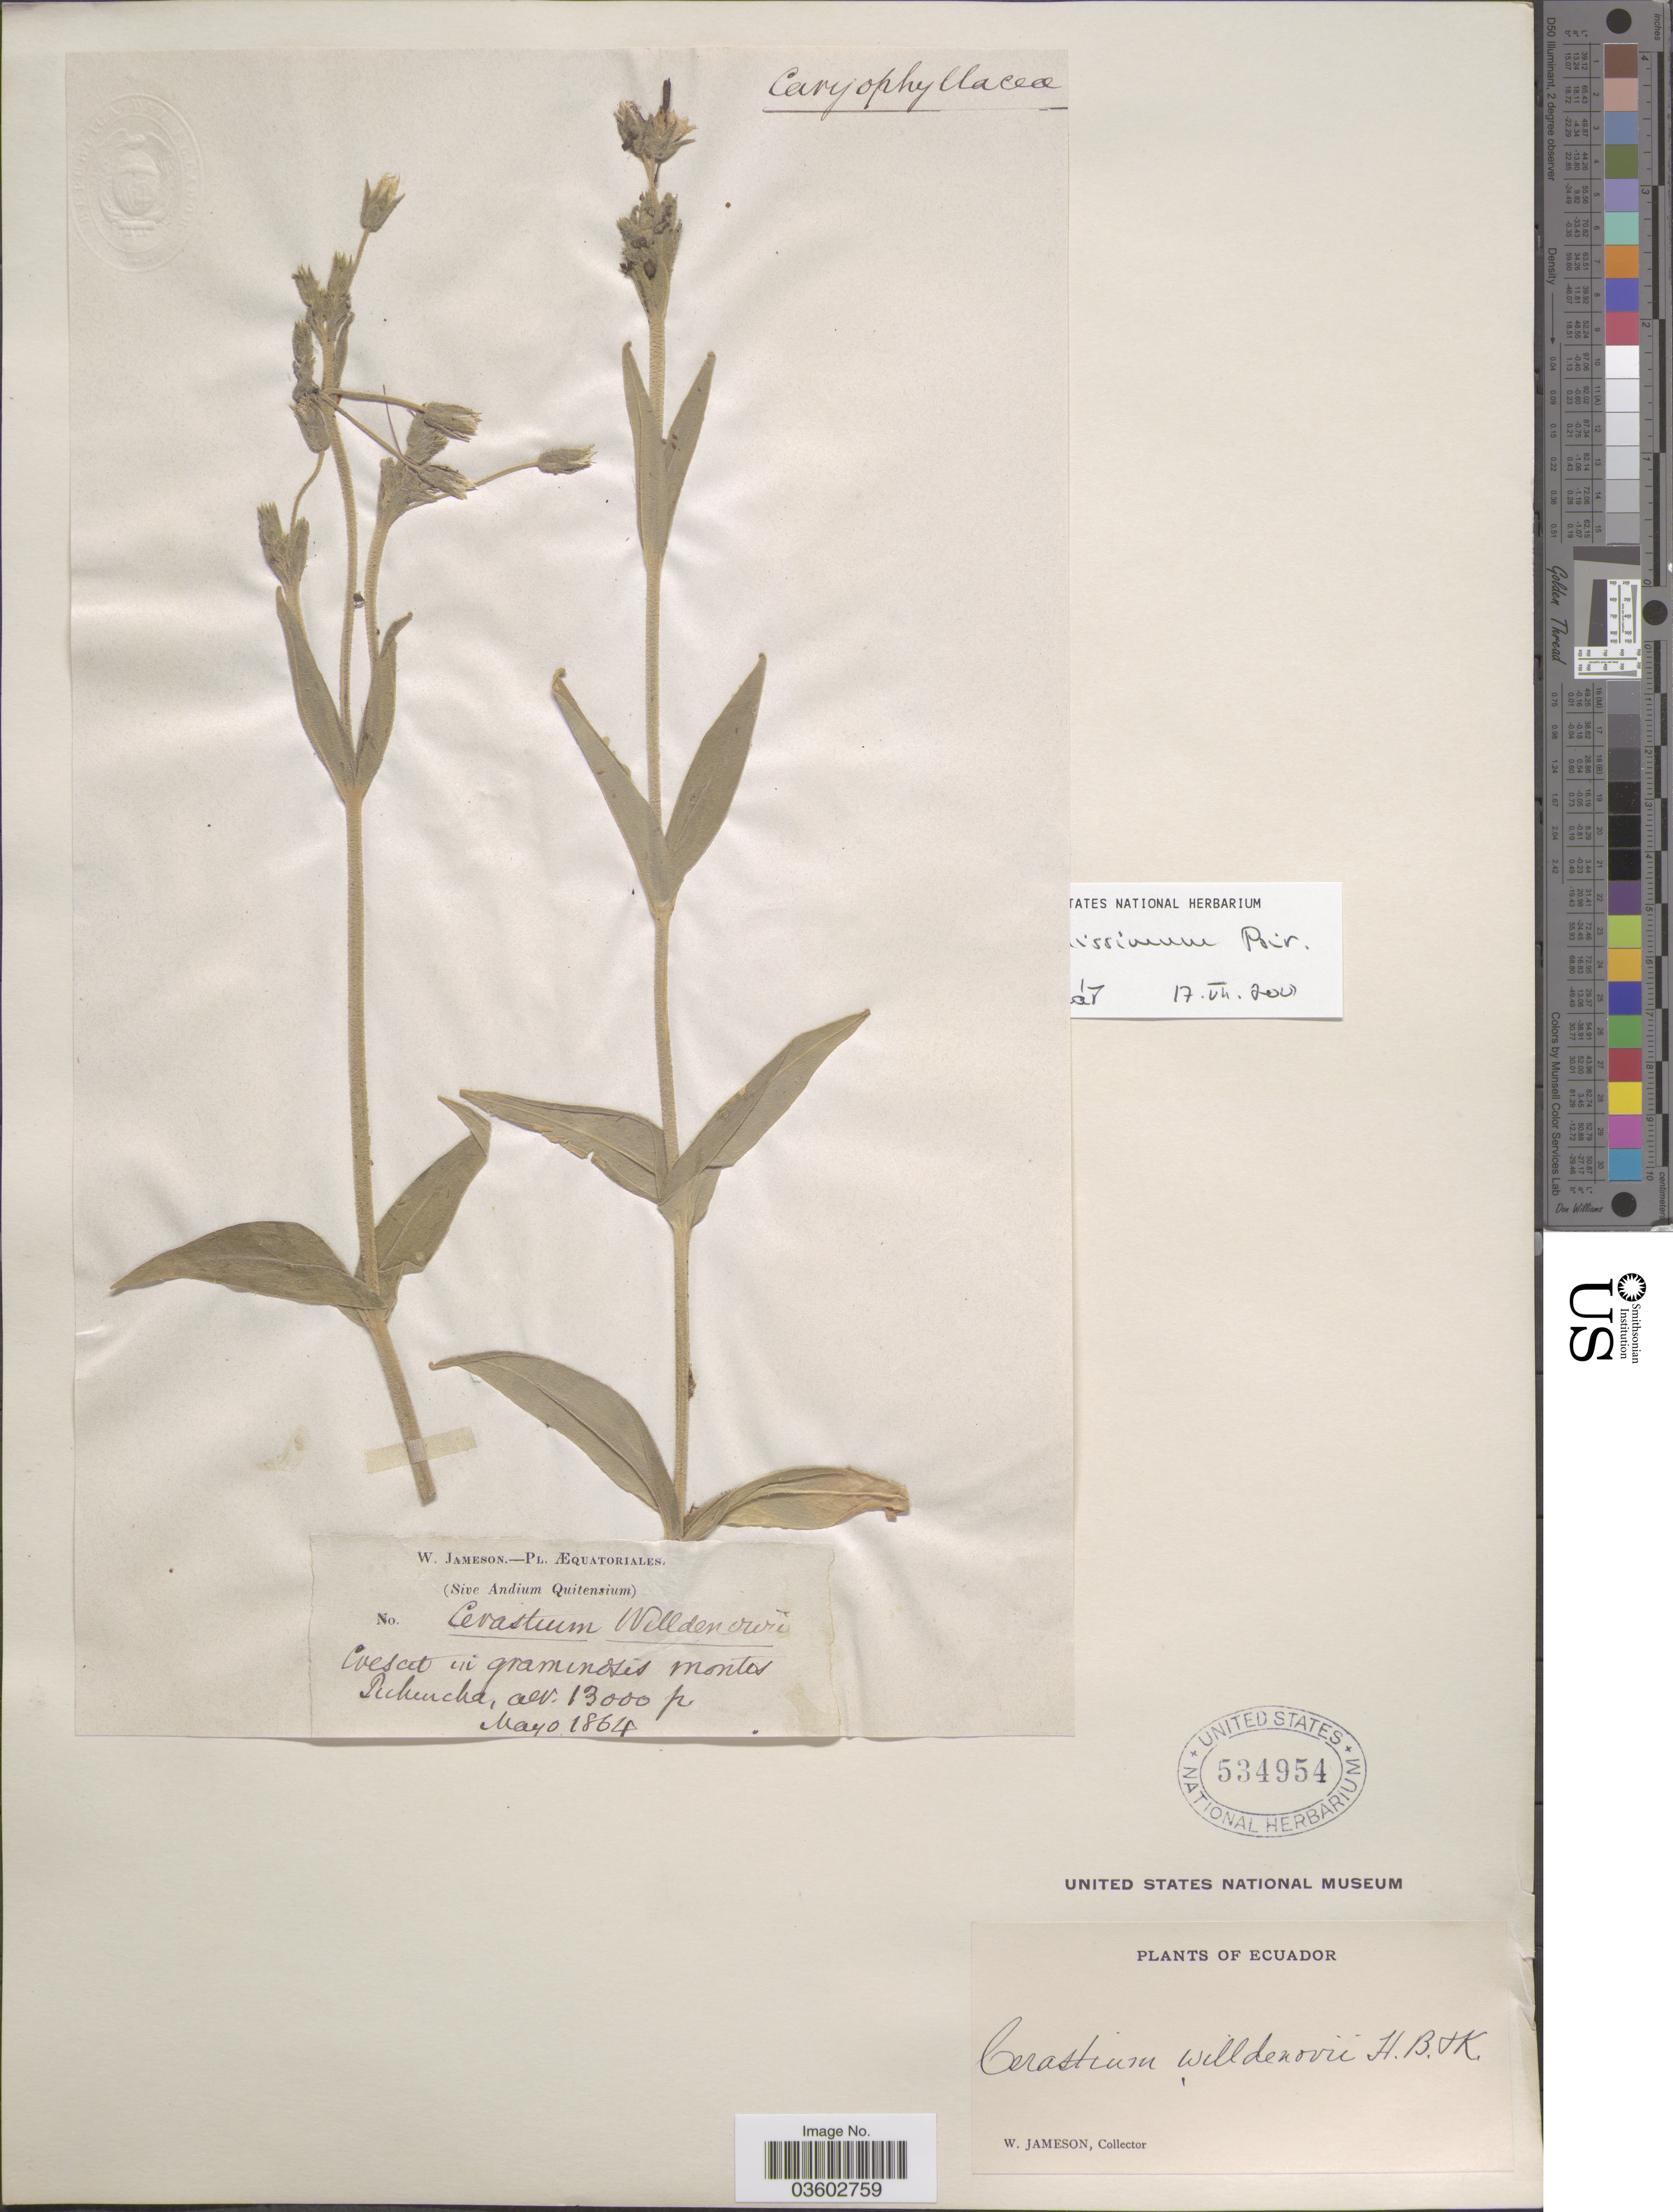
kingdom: Plantae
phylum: Tracheophyta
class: Magnoliopsida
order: Caryophyllales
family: Caryophyllaceae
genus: Cerastium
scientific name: Cerastium willdenowii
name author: Kunth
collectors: W. Jameson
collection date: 1864-05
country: Ecuador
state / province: Pichincha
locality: Crescet in graminosis montes Pichincha.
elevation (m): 3962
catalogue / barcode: US 534954